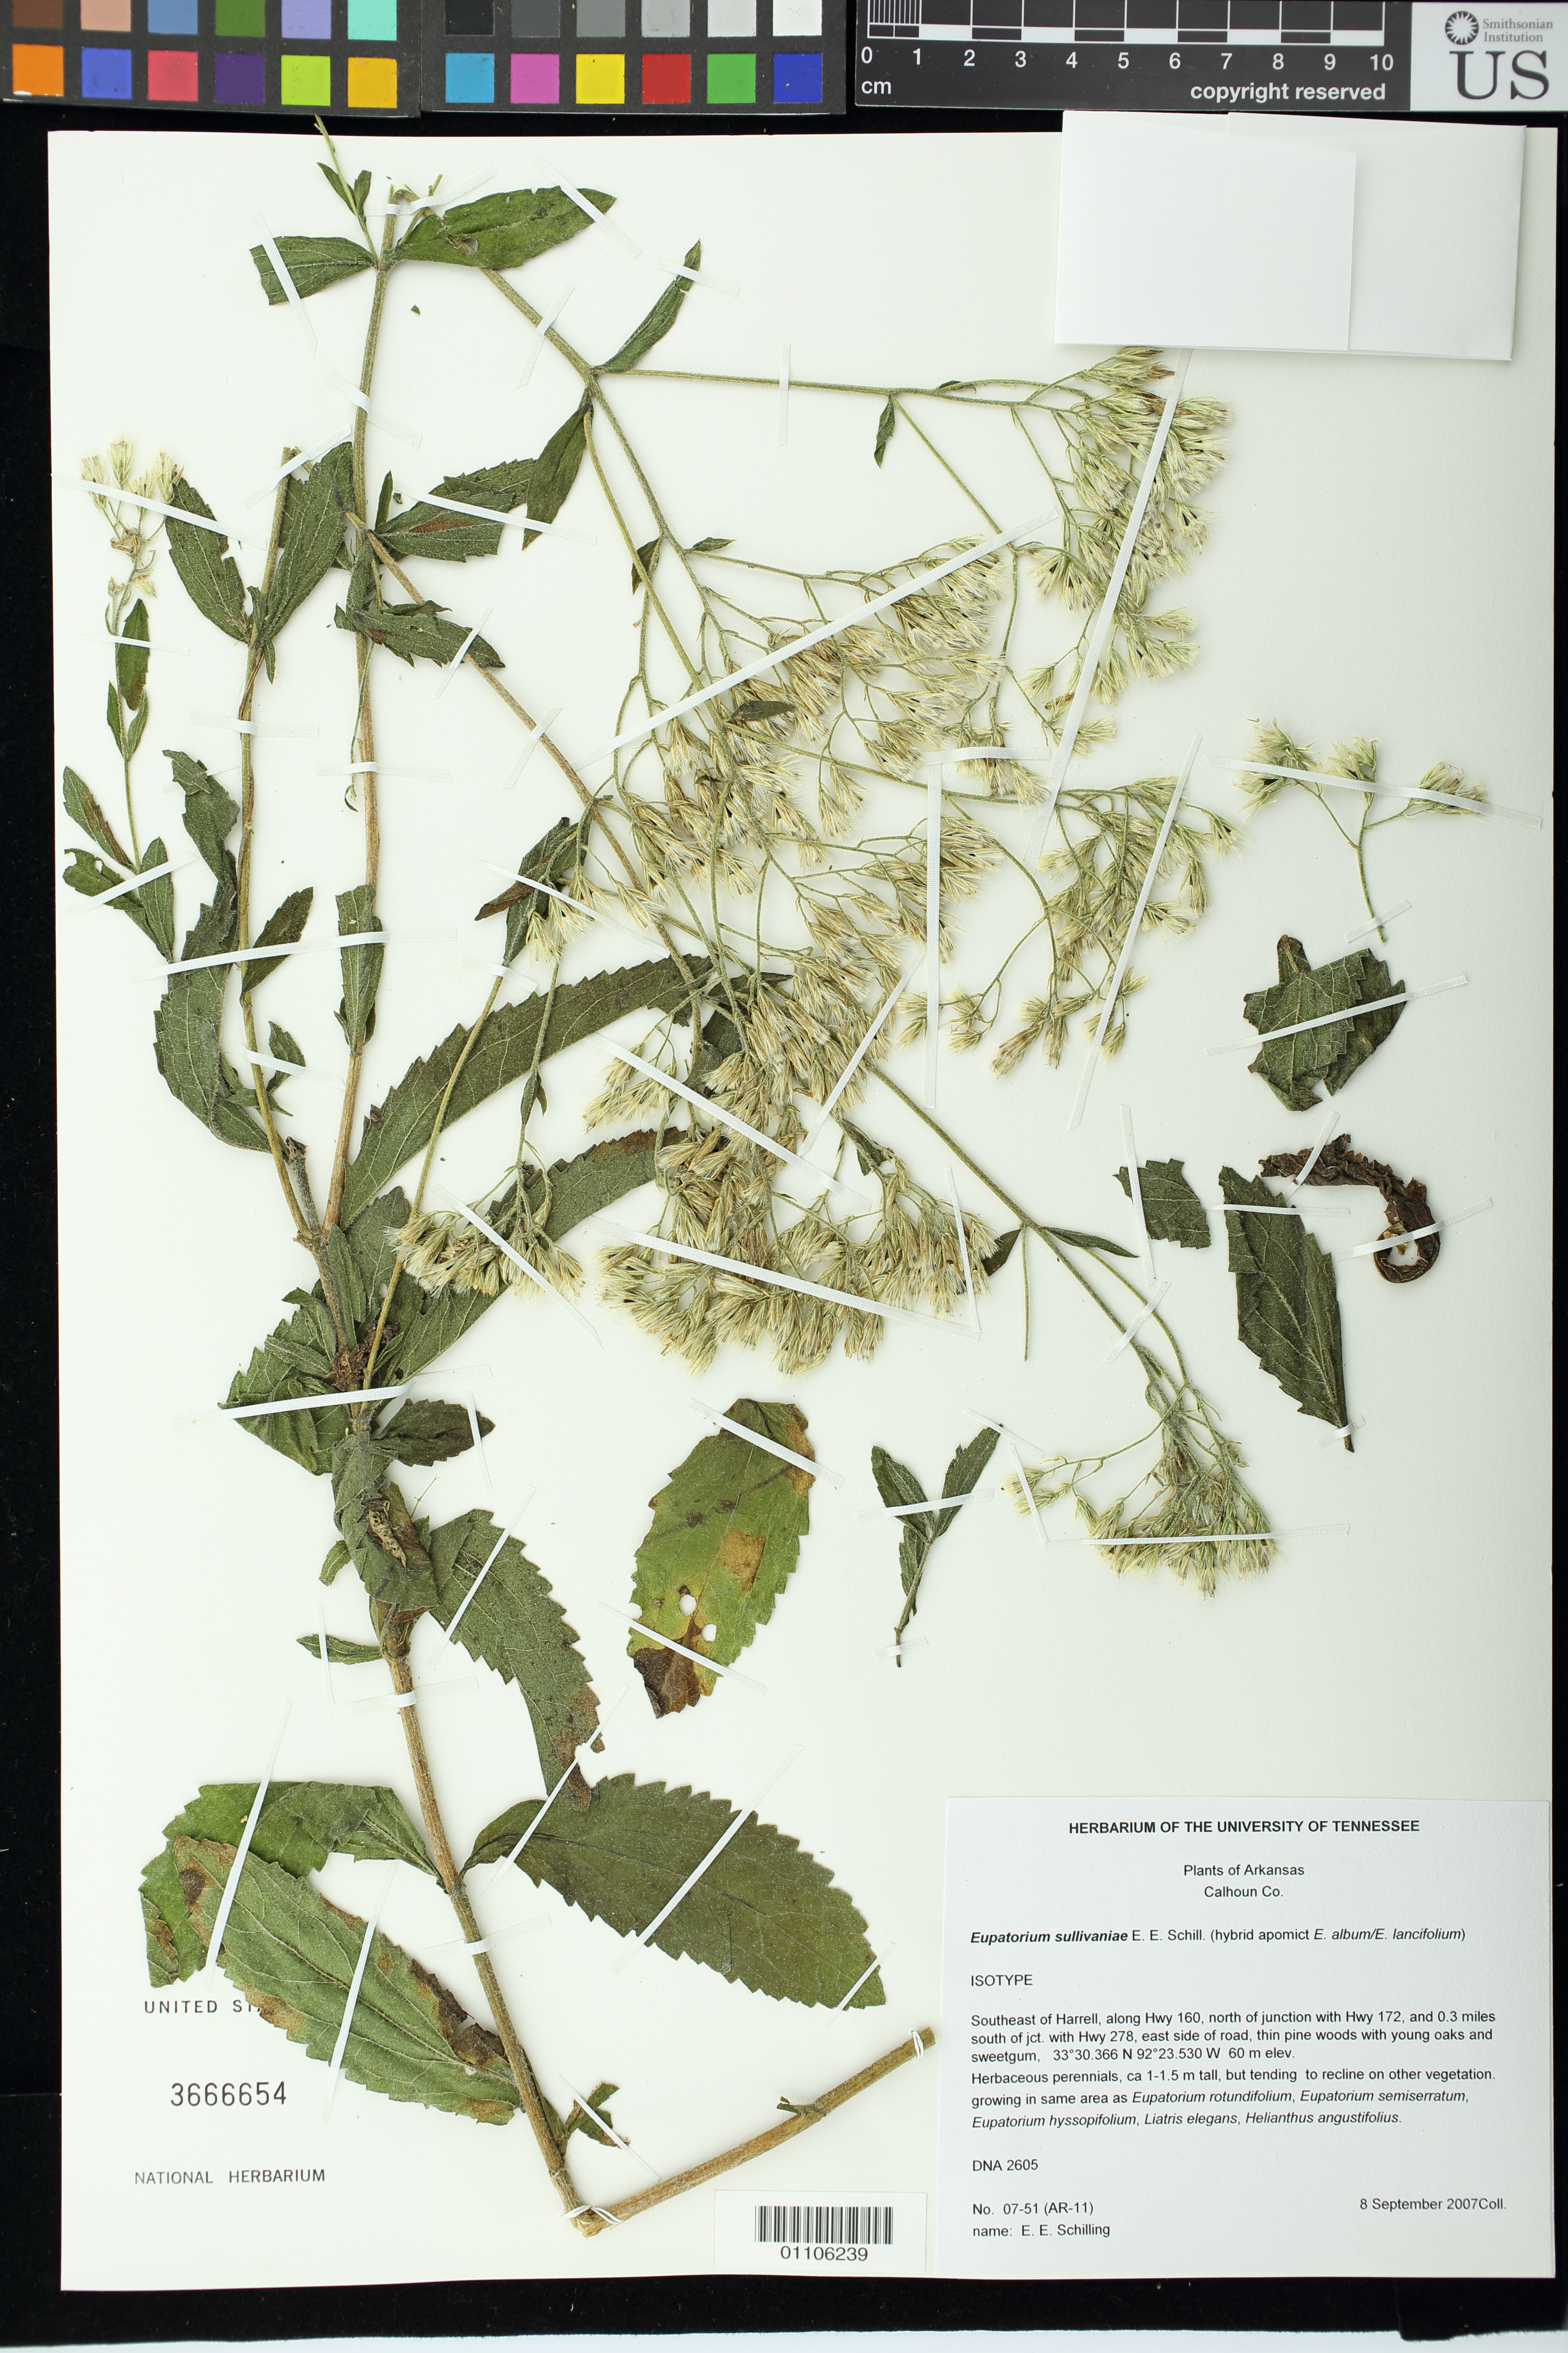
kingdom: Plantae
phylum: Tracheophyta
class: Magnoliopsida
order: Asterales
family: Asteraceae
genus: Eupatorium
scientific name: Eupatorium sullivaniae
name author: E.E. Schill.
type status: Isotype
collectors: E. E. Schilling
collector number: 07-51 (AR-11)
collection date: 2007-09-08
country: United States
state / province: Arkansas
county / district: Calhoun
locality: Southeast of Harrell, along Hwy 160, north of junction with Hwy 172, and 0.3 miles south of jct. with Hwy 278, east side of road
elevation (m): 60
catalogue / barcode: US 3666654